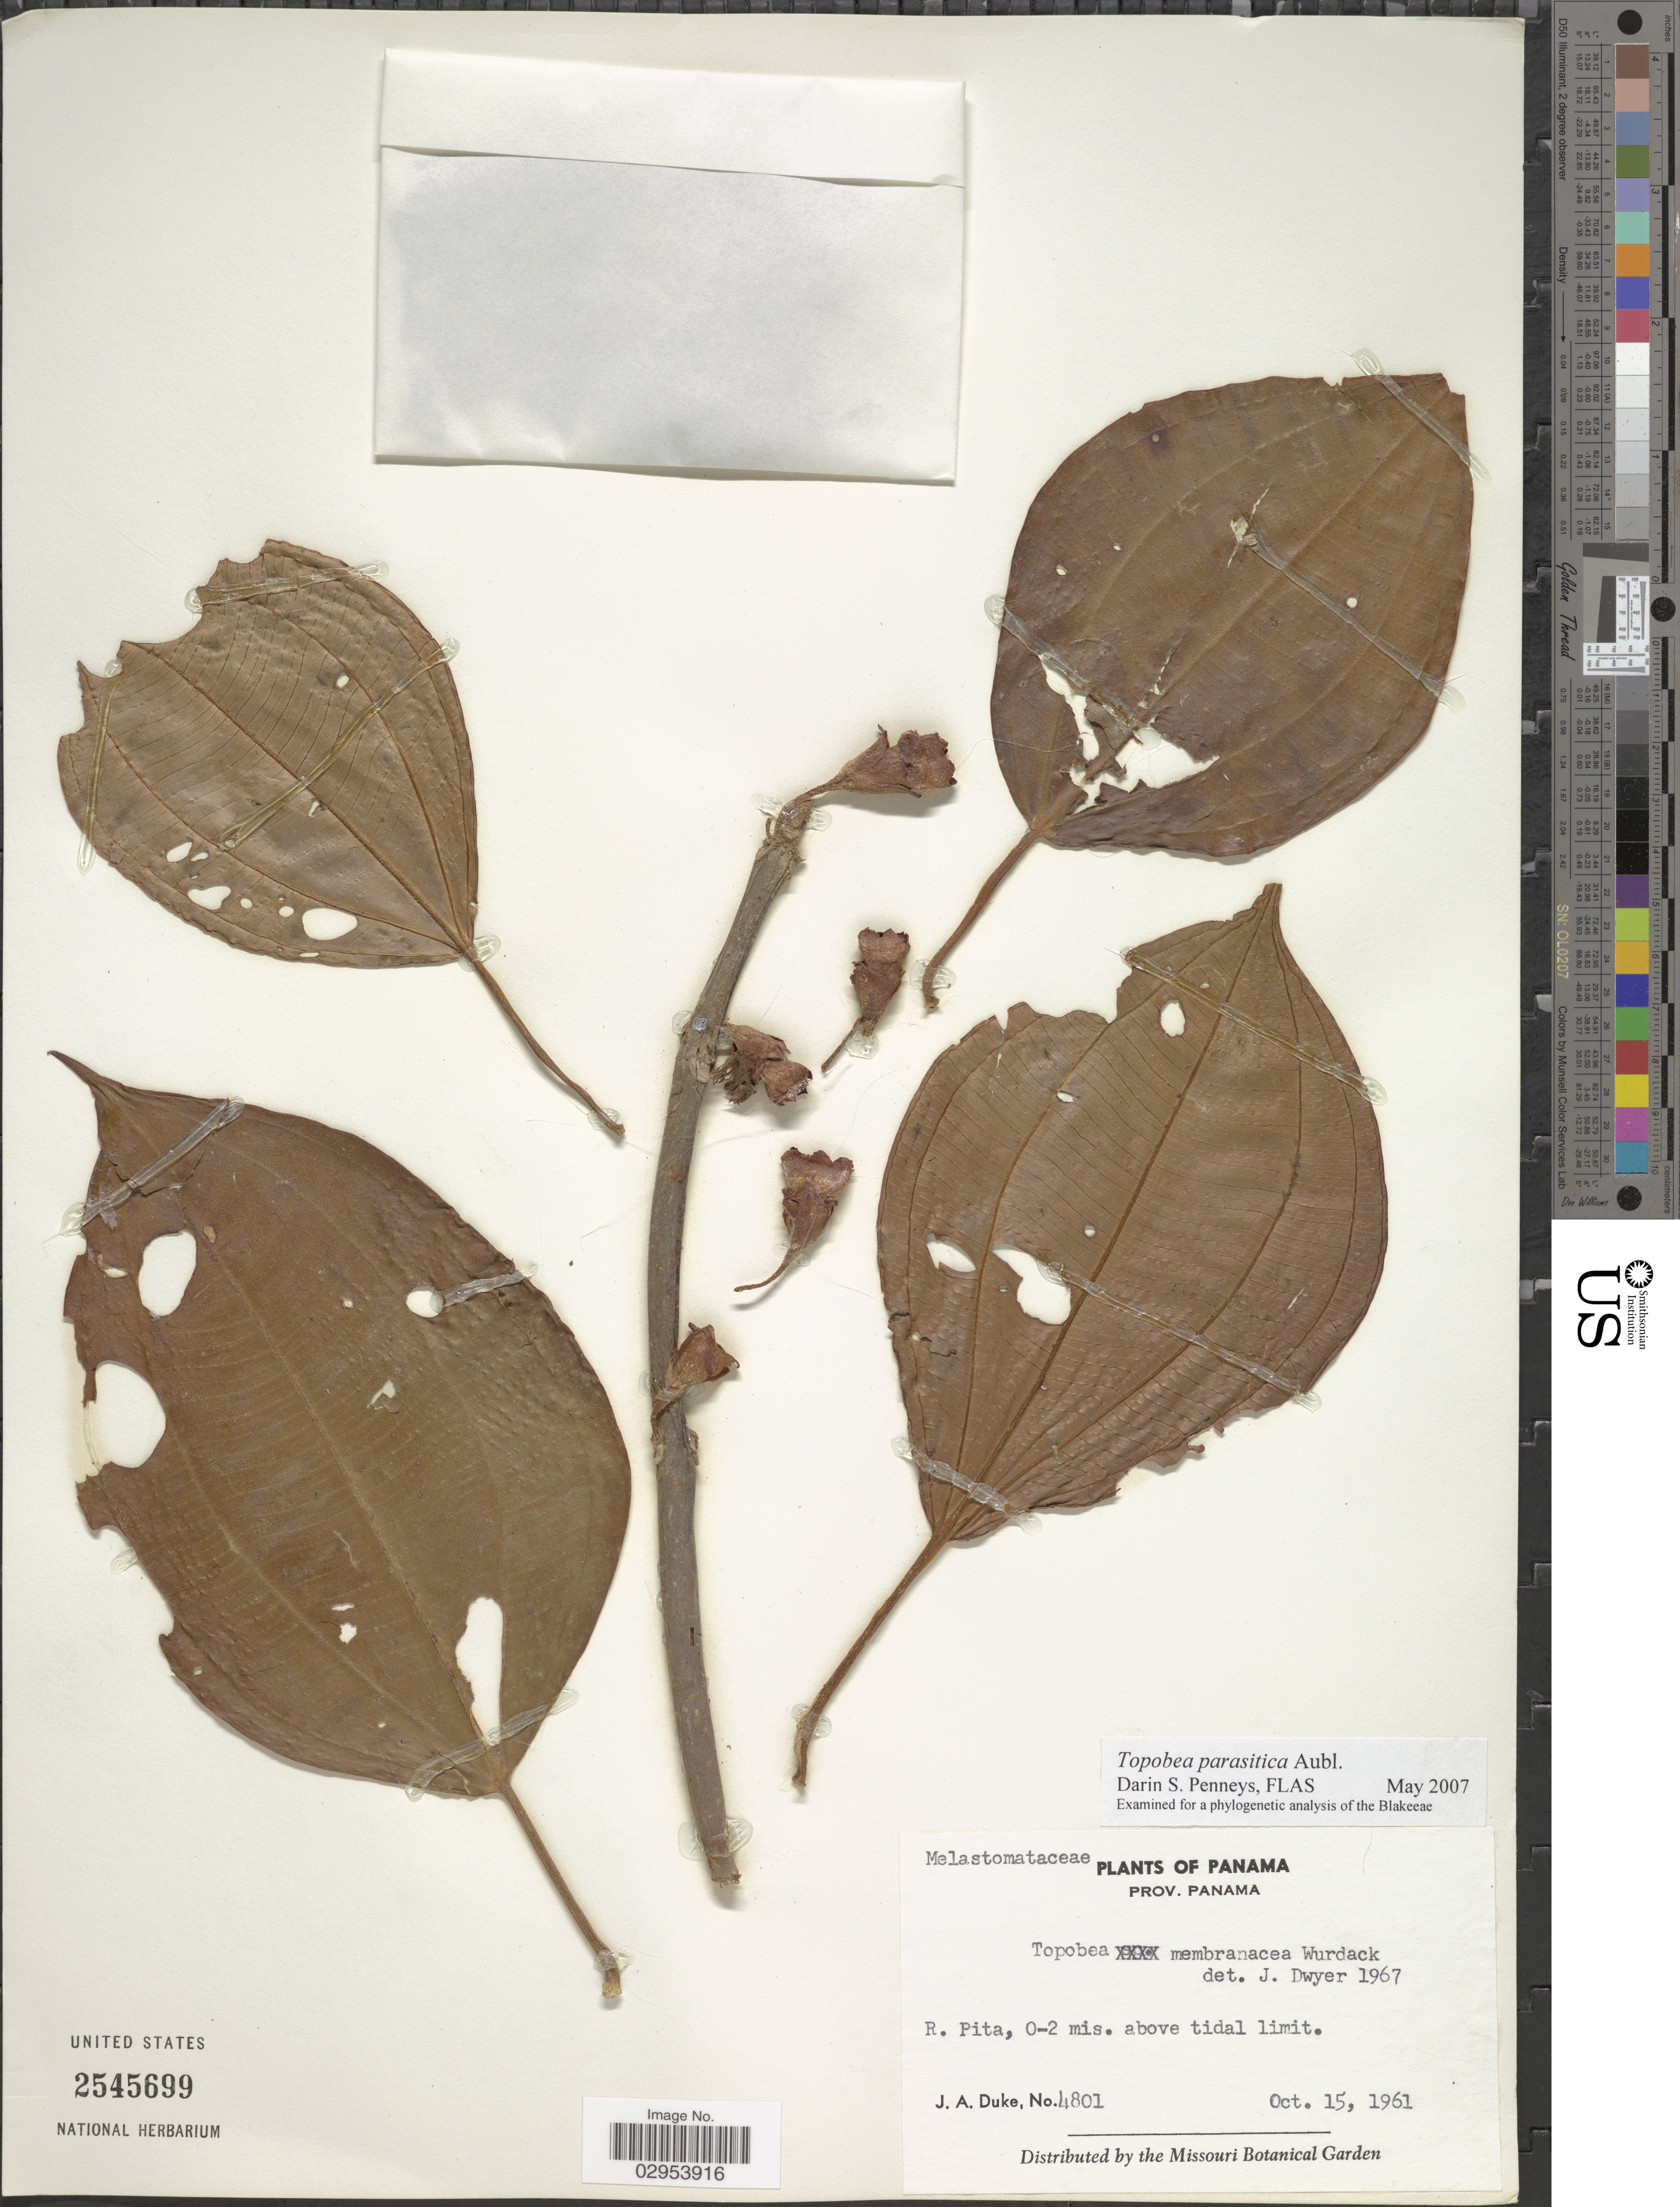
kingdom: Plantae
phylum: Tracheophyta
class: Magnoliopsida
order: Myrtales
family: Melastomataceae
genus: Topobea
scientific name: Topobea parasitica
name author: Aubl.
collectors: J. A. Duke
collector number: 4801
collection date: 1961-10-15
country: Panama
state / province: Panamá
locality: R. Pita, 0-2 mis. above tidal limit.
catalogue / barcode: US 2545699